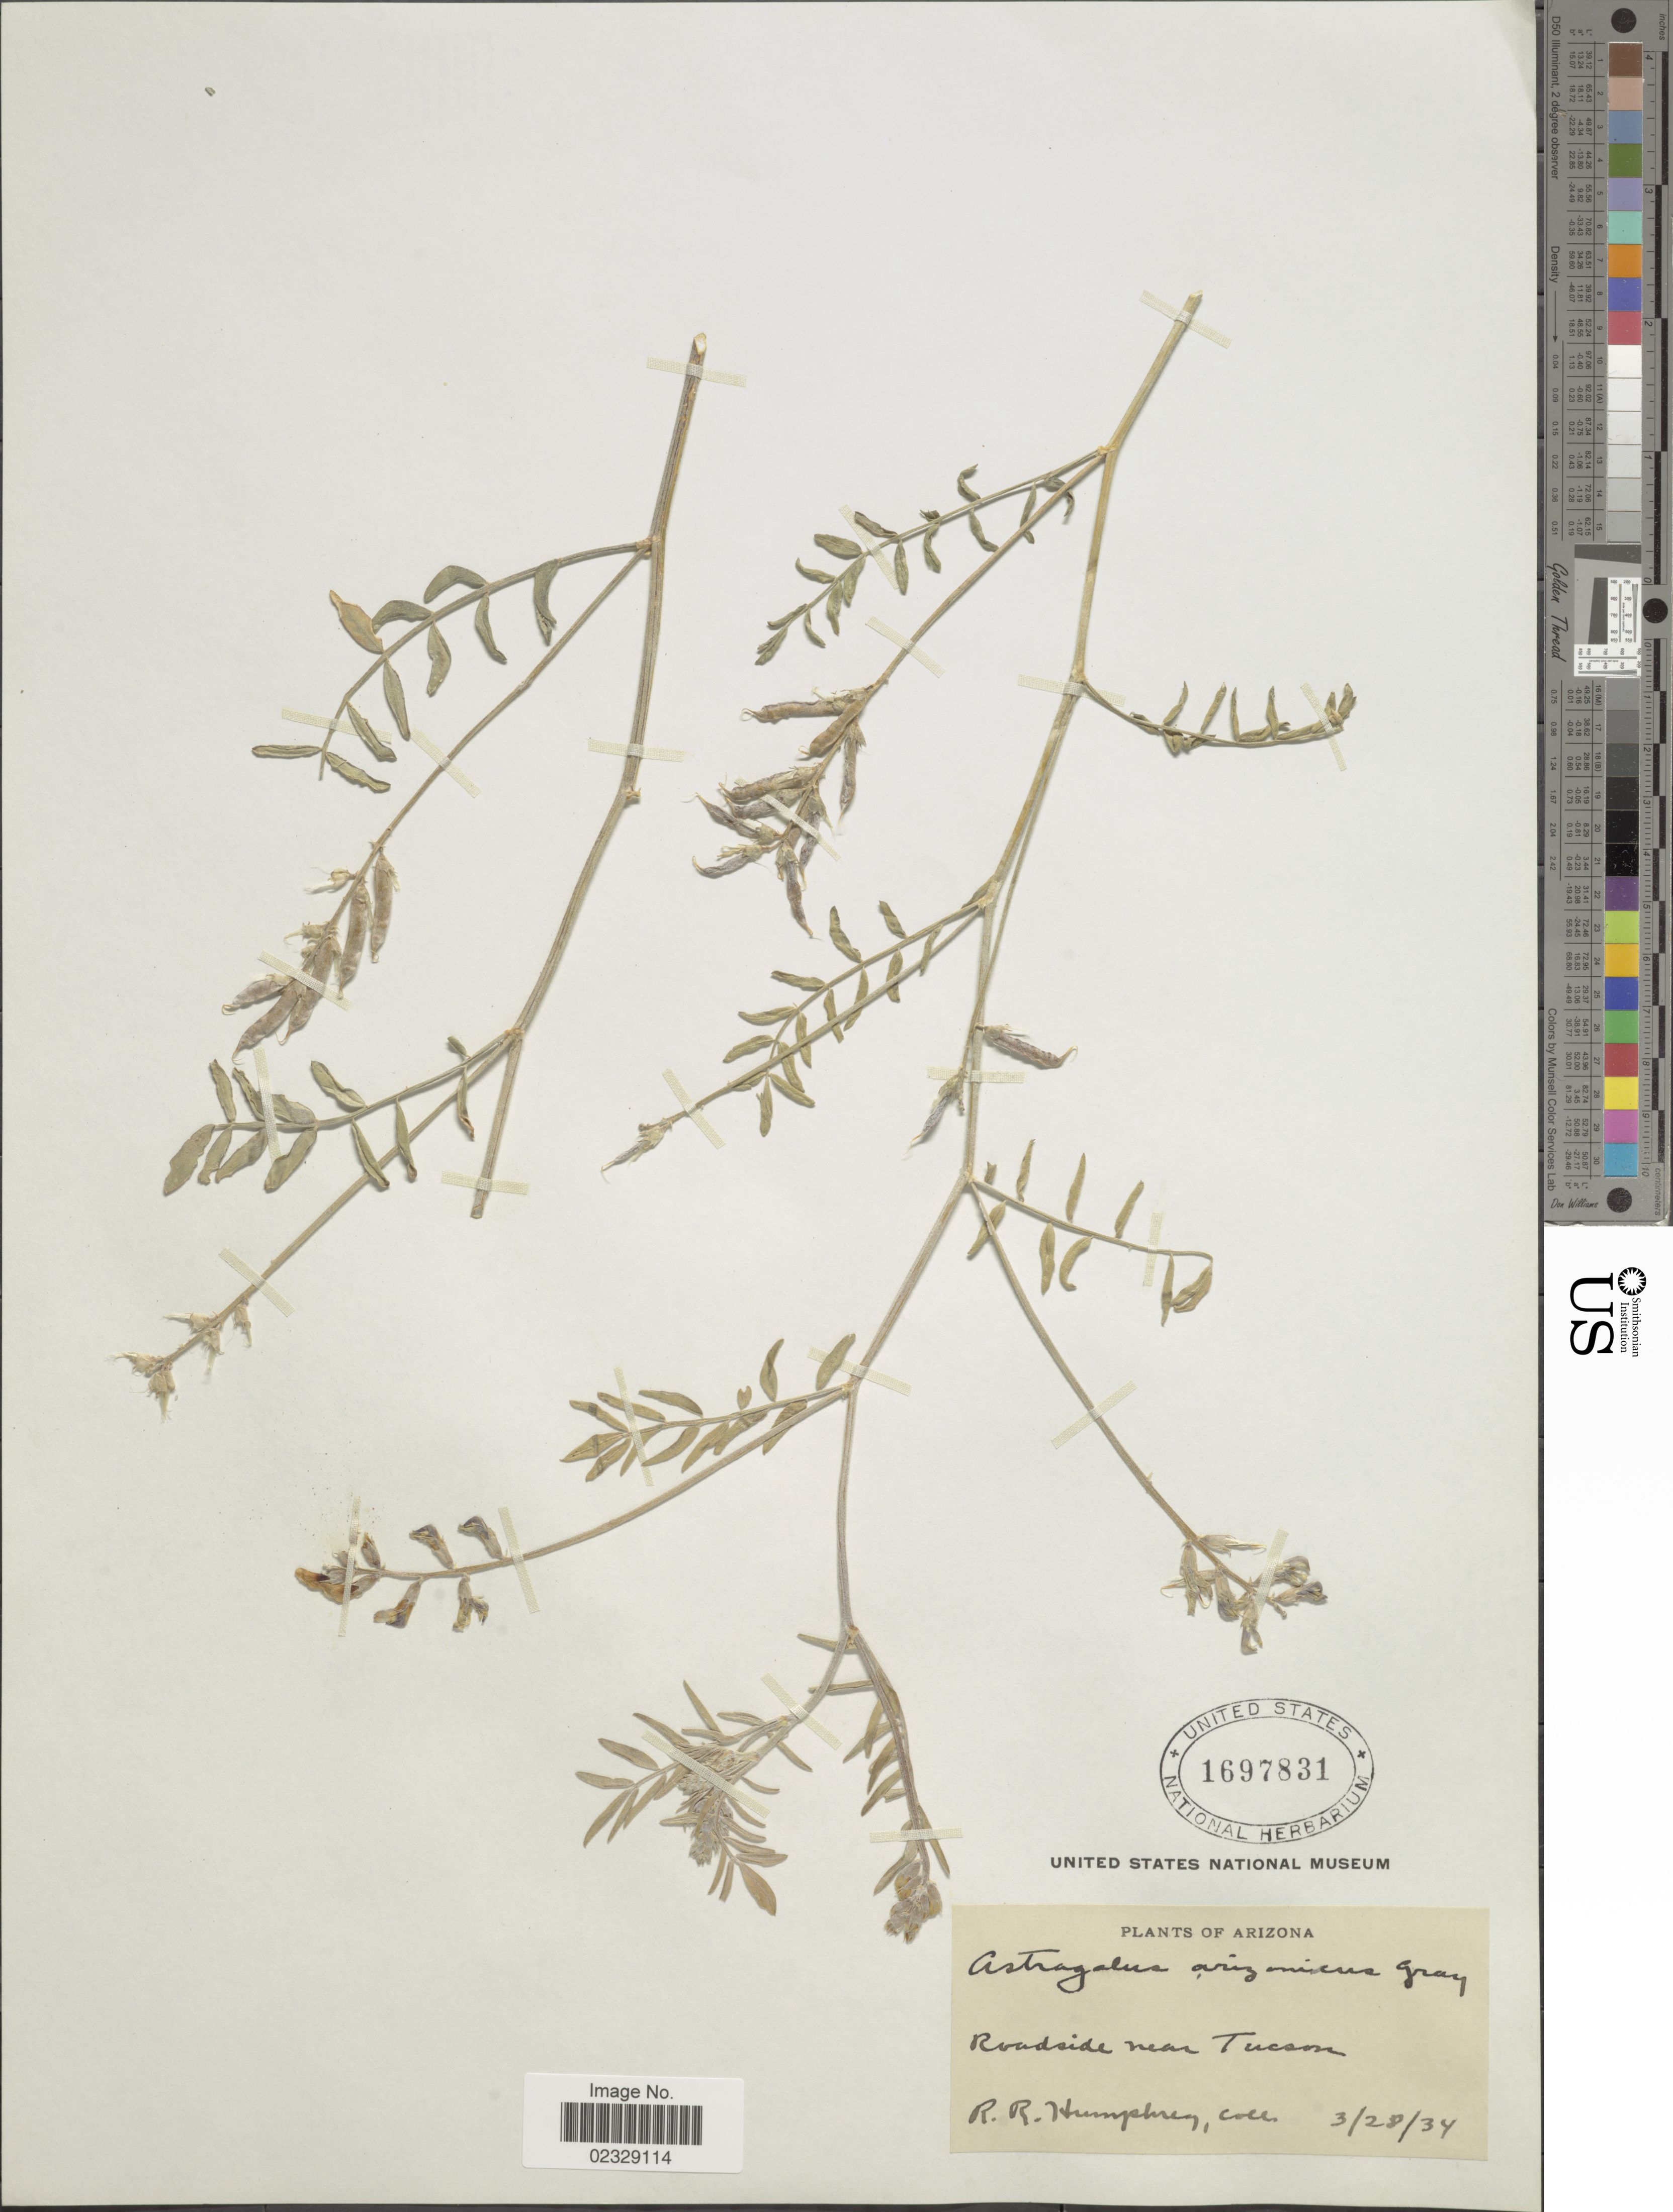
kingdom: Plantae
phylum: Tracheophyta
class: Magnoliopsida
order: Fabales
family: Fabaceae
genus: Astragalus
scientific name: Astragalus arizonicus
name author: A. Gray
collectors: R. Humphrey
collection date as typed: Transcribed d/m/y: 28/3/34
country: United States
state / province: Arizona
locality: Roadside near Tucson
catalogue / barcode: US 1697831